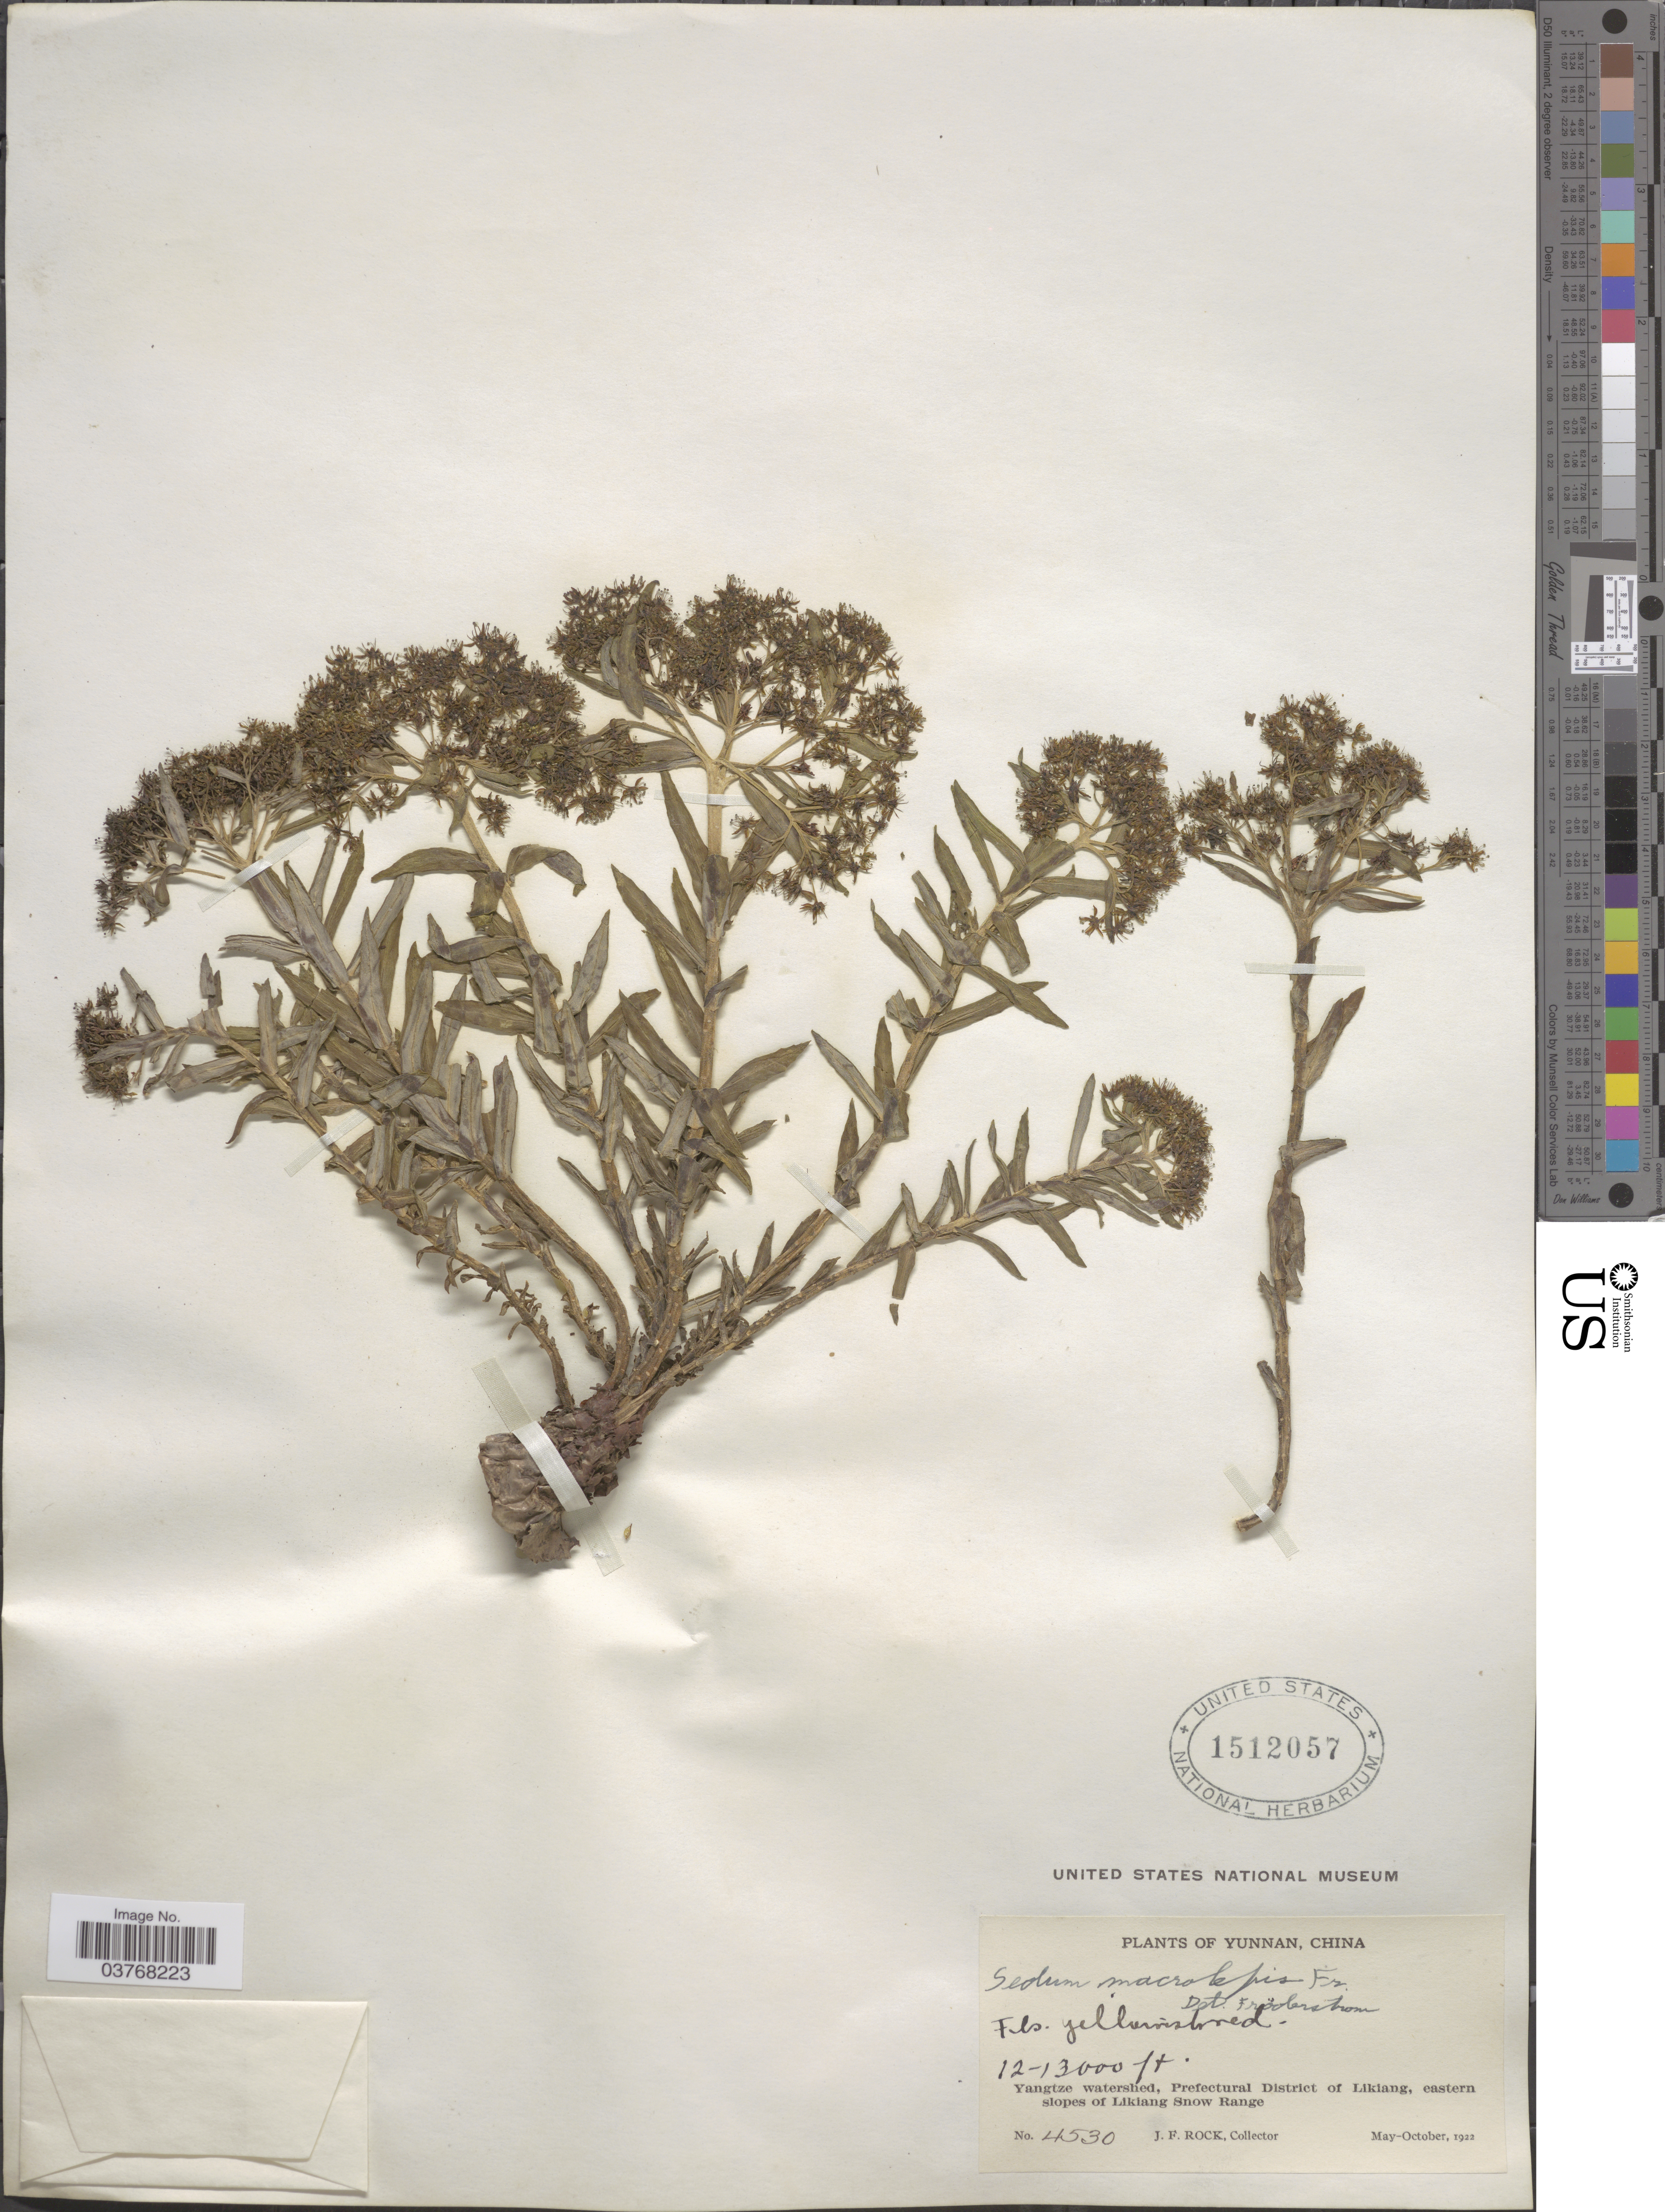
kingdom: Plantae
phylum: Tracheophyta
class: Magnoliopsida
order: Saxifragales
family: Crassulaceae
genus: Rhodiola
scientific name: Rhodiola kirilowii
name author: (Regel) Maxim.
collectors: J. Rock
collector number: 4530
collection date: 1922-05/1922-10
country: China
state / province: Yunnan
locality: Yangtze watershed, Prefectural District of Likiang, eastern slopes of Likiang Snow Range.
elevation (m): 3658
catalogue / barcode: US 1512057